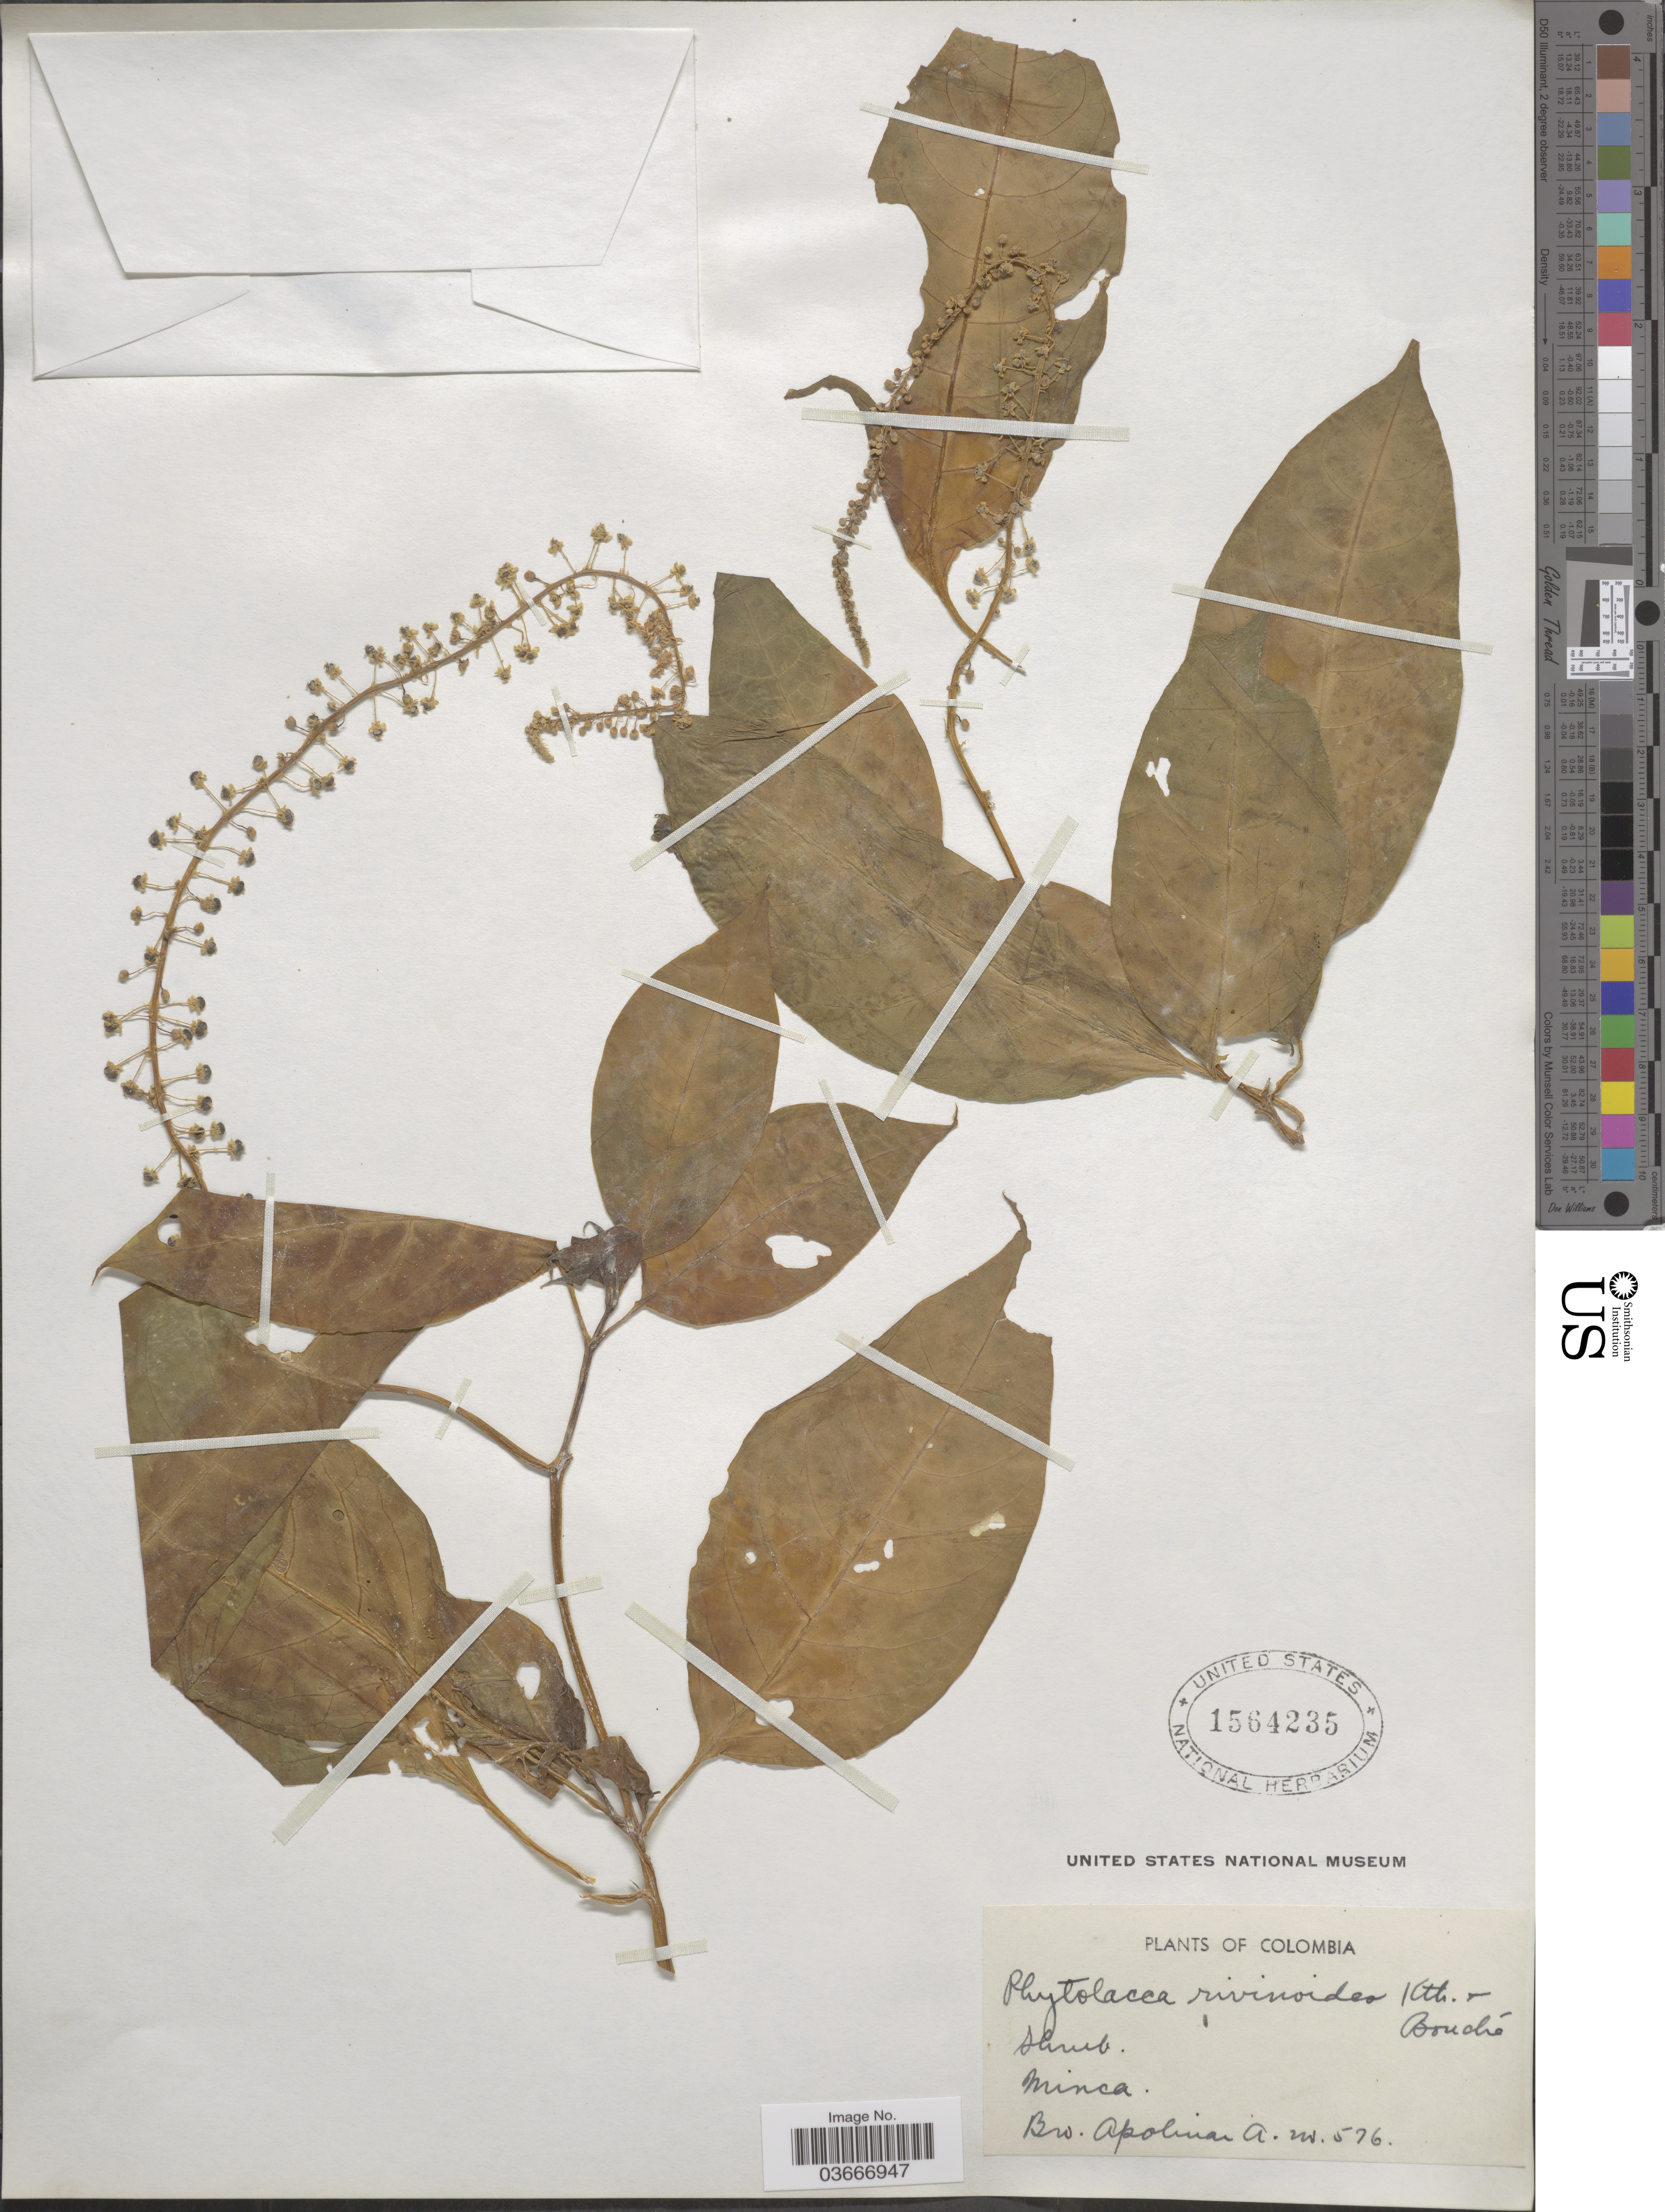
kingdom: Plantae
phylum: Tracheophyta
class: Magnoliopsida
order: Caryophyllales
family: Phytolaccaceae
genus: Phytolacca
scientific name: Phytolacca rivinoides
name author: Kunth & C.D. Bouché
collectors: Bro. Apolinar A.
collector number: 576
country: Colombia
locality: Minca.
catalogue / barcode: US 1564235